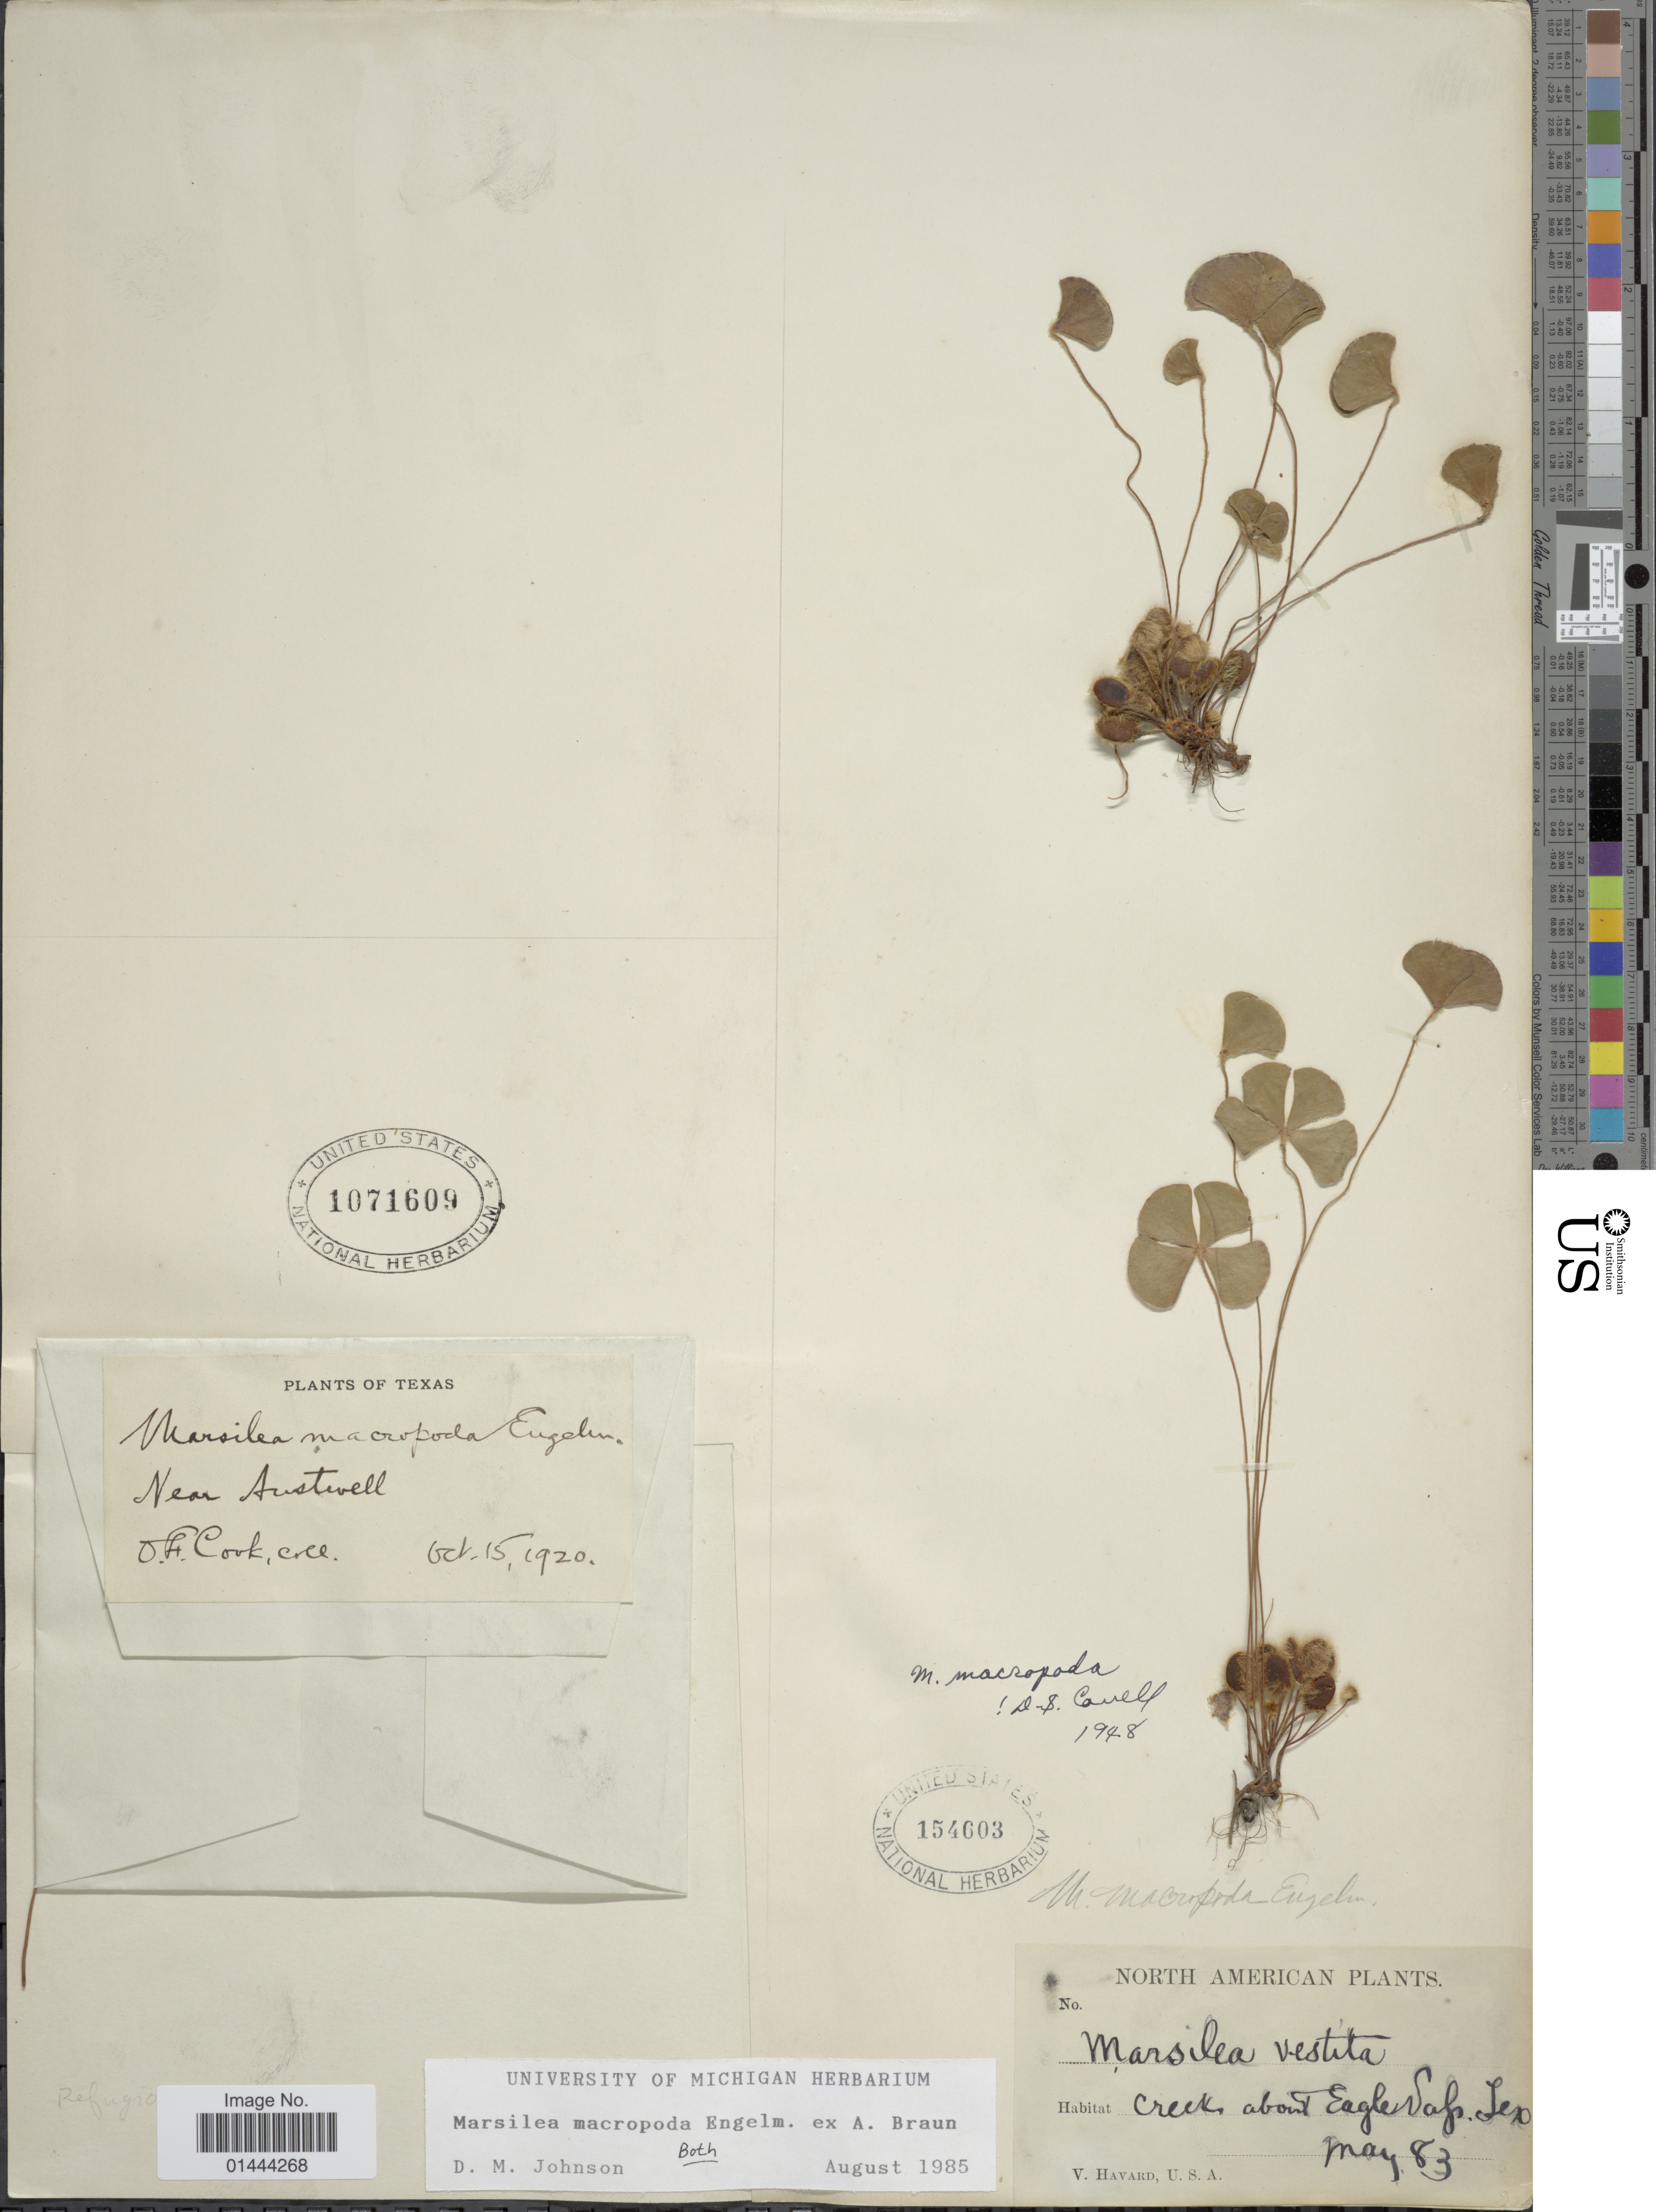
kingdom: Plantae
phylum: Tracheophyta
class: Polypodiopsida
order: Salviniales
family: Marsileaceae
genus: Marsilea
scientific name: Marsilea macropoda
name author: Engelm. ex A. Braun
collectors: V. Havard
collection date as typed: Transcribed d/m/y: /5/83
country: United States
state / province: Texas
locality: North America, Creek about Eagle Pass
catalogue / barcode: US 154603